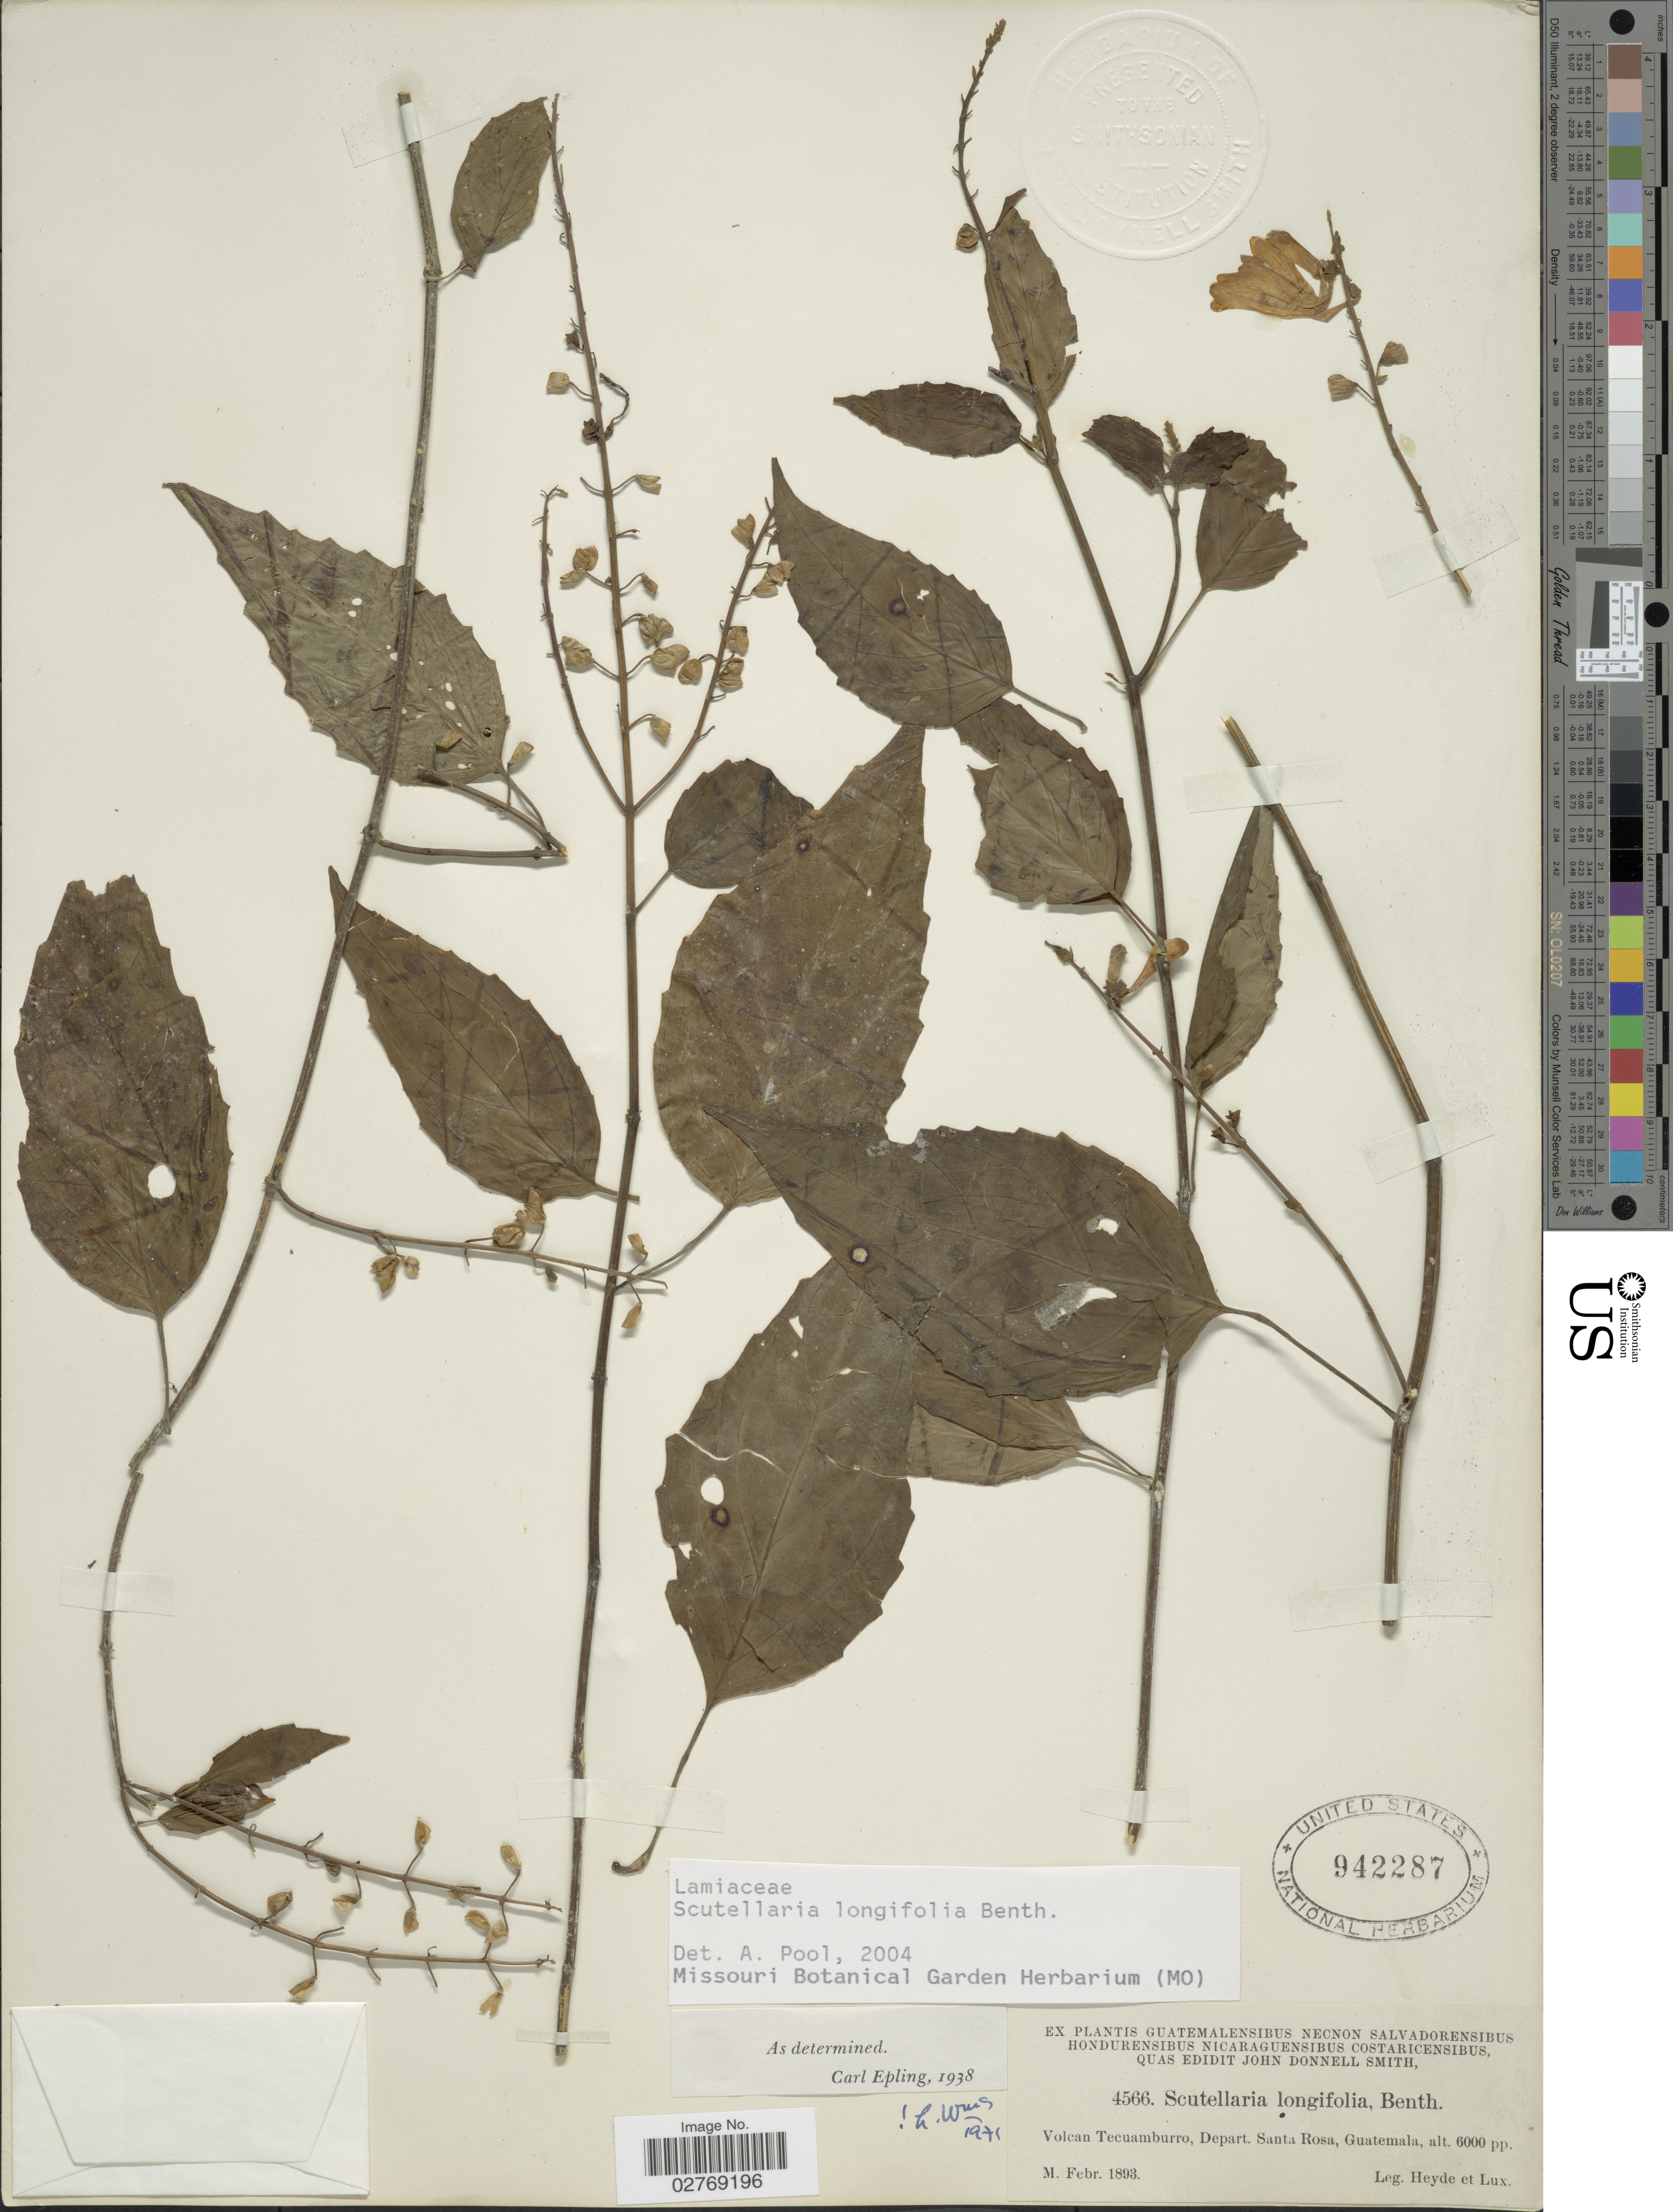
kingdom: Plantae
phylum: Tracheophyta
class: Magnoliopsida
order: Lamiales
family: Lamiaceae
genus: Scutellaria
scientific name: Scutellaria longifolia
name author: Donn. Sm.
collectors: Heyde & Lux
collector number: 4566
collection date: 1893-02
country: Guatemala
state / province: Santa Rosa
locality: Volcan Tecuamburro, Depart. Santa Rosa.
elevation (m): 1829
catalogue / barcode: US 942287